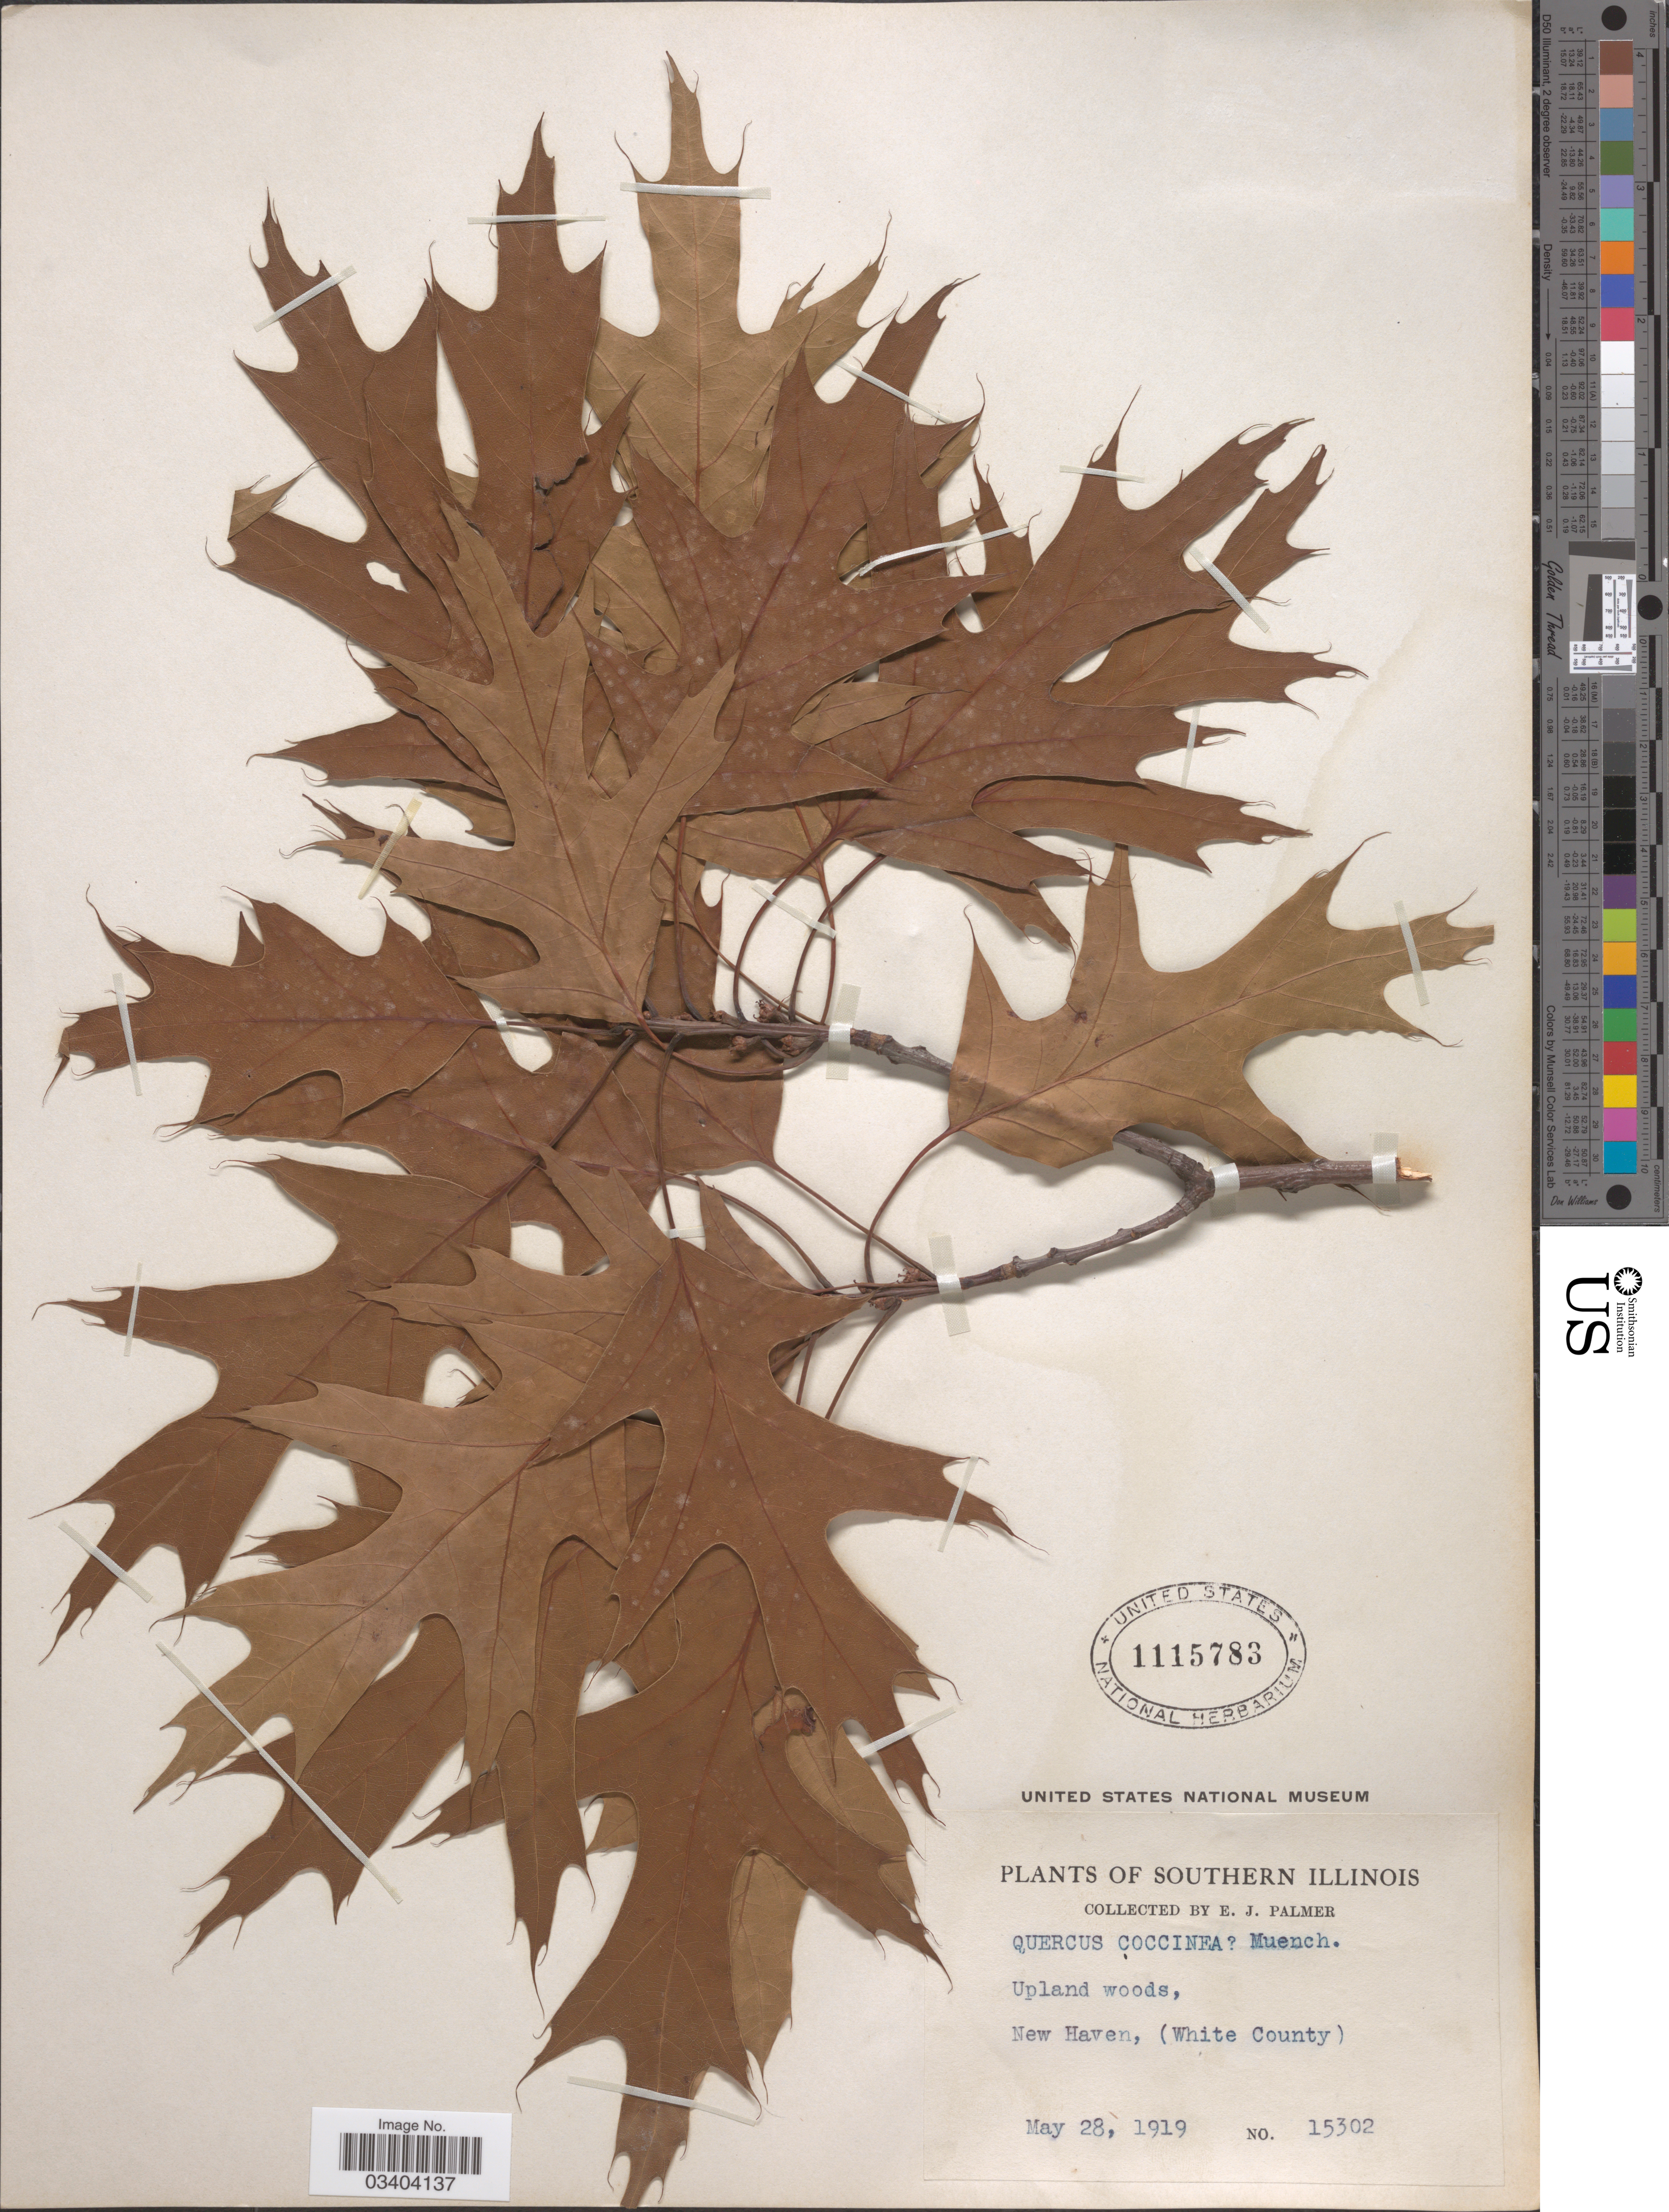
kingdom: Plantae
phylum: Tracheophyta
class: Magnoliopsida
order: Fagales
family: Fagaceae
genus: Quercus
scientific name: Quercus coccinea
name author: Münchh.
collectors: E. J. Palmer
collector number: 15302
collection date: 1919-05-28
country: United States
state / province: Illinois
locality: Southern Illinois. New Haven, (White County).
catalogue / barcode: US 1115783